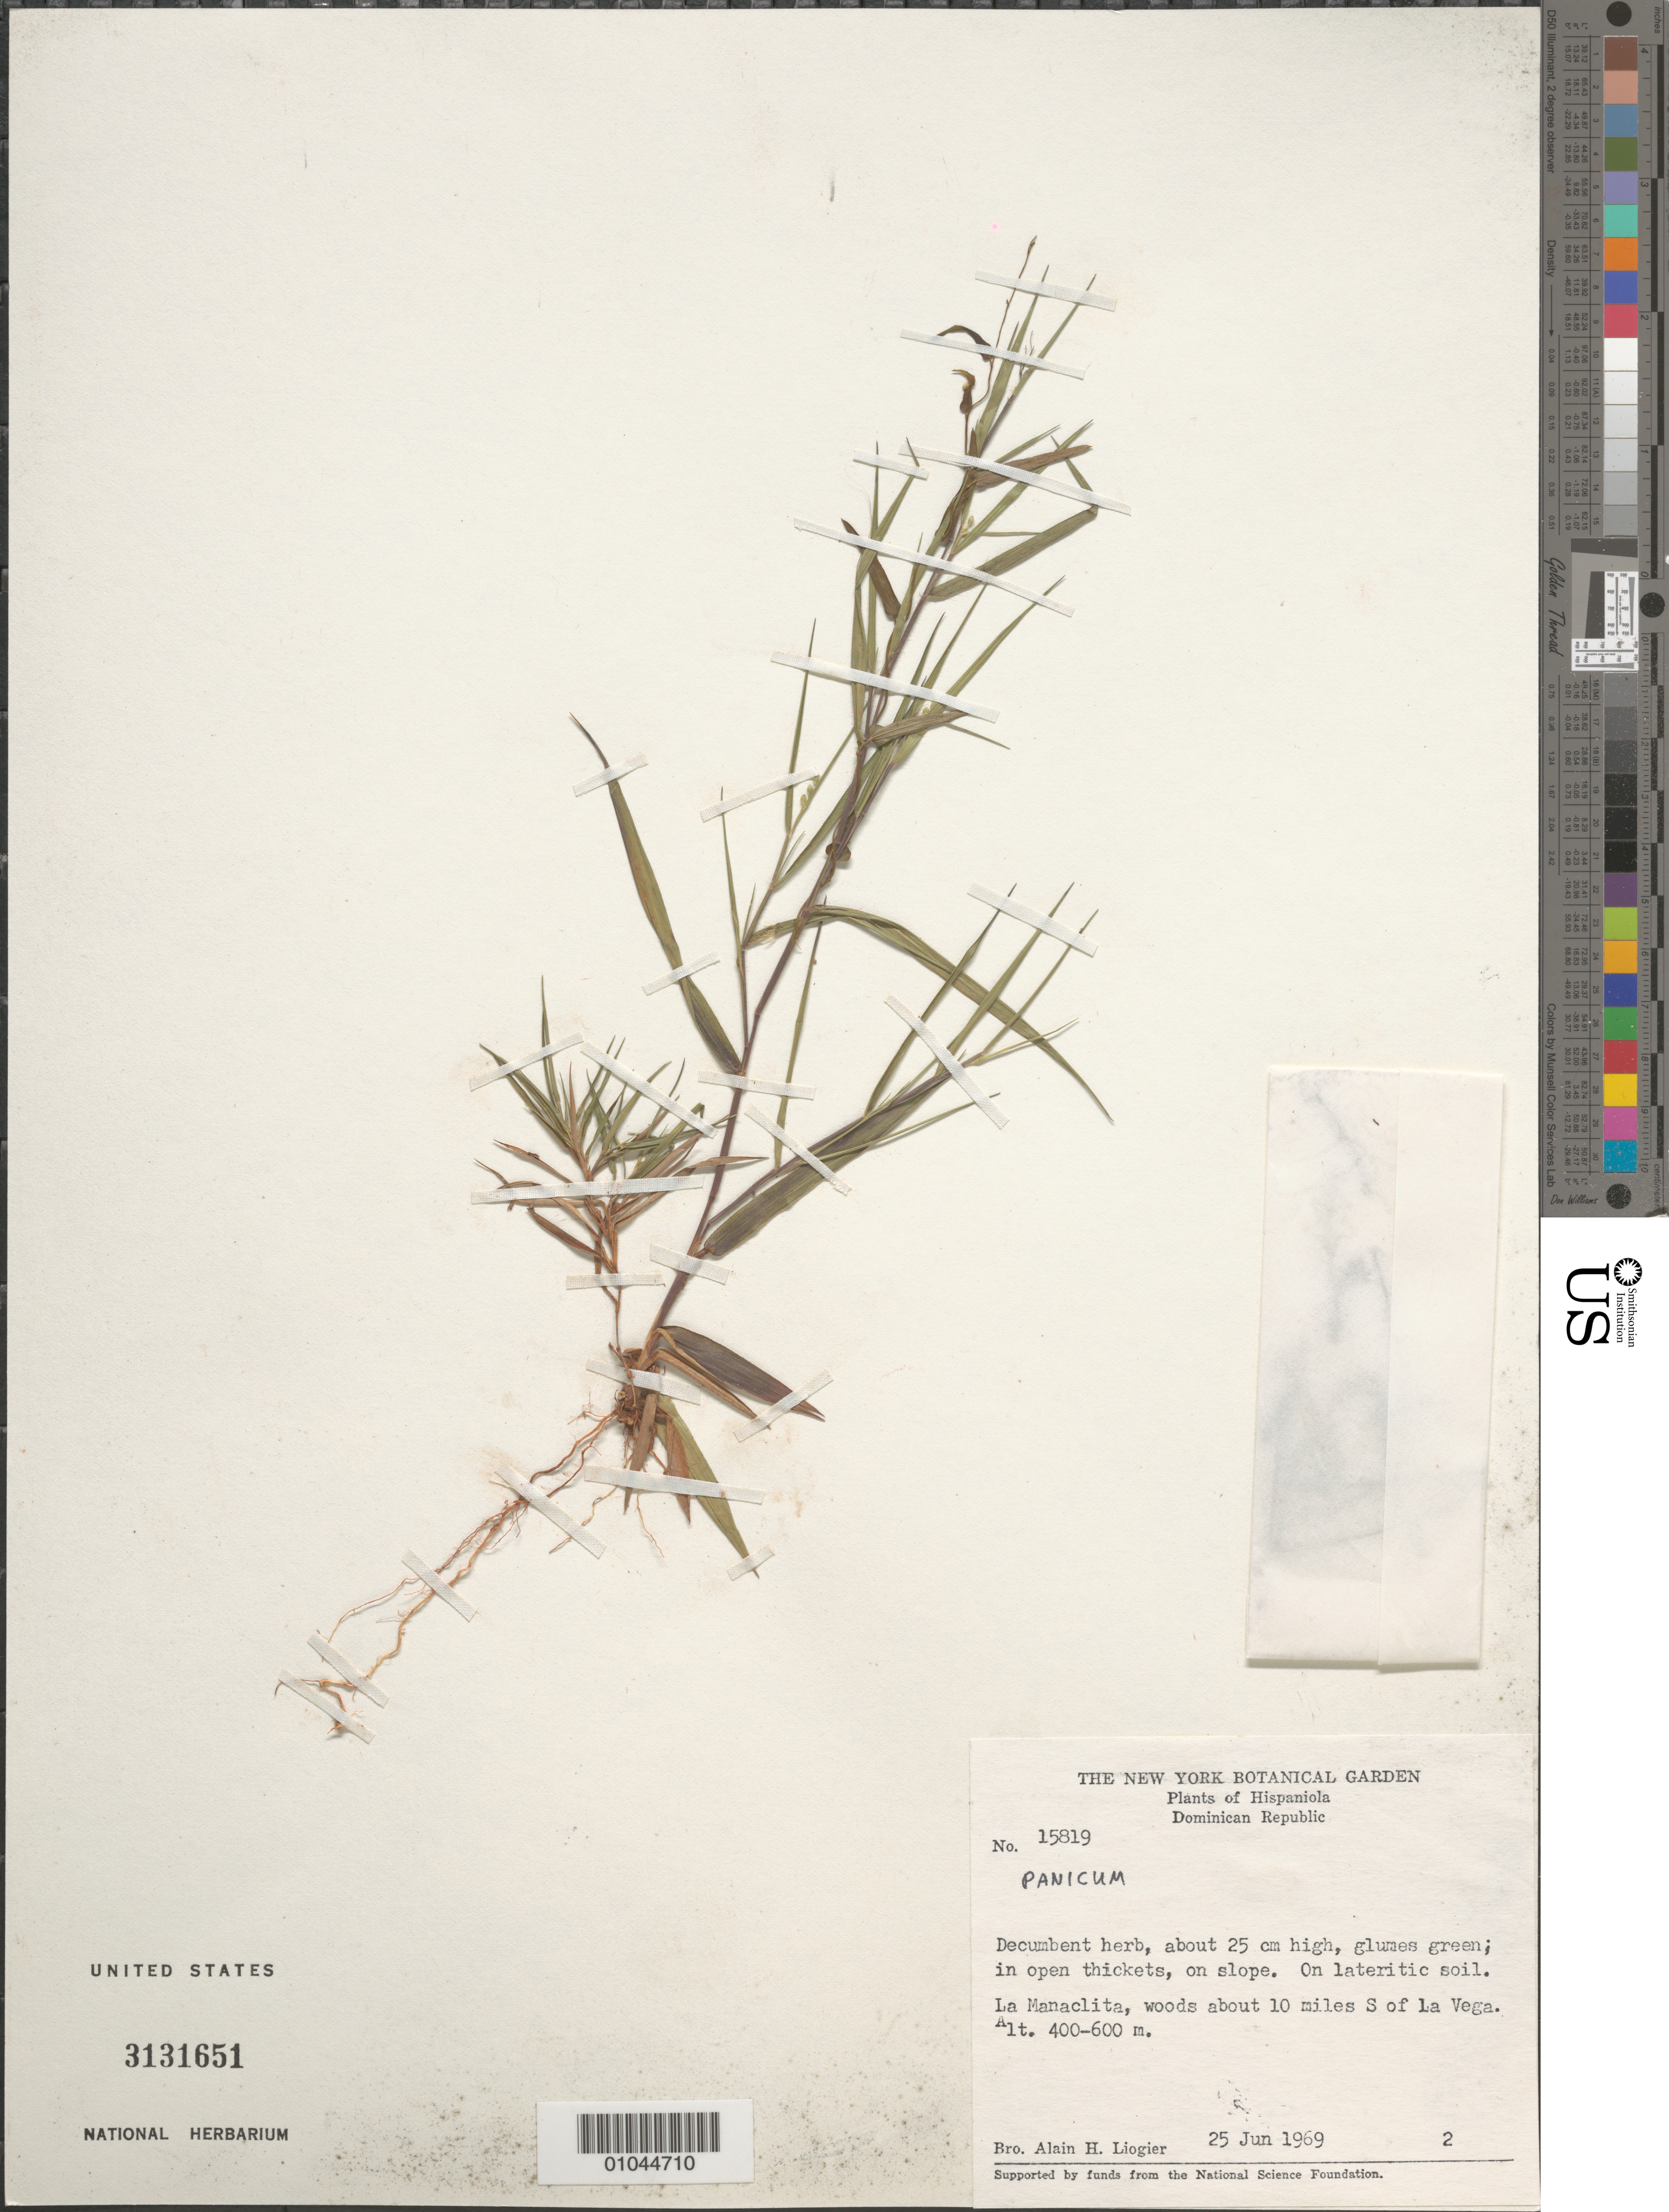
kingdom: Plantae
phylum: Tracheophyta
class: Liliopsida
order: Poales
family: Poaceae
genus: Panicum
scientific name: Panicum sp.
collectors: A. H. Liogier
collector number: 15819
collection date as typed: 25 Jun 1969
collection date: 1969-06-25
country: Dominican Republic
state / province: Monseñor Nouel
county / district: Bonao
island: Hispaniola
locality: La Manaclita, woods about 10 mile S of La Vega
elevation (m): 400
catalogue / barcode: US 3131651